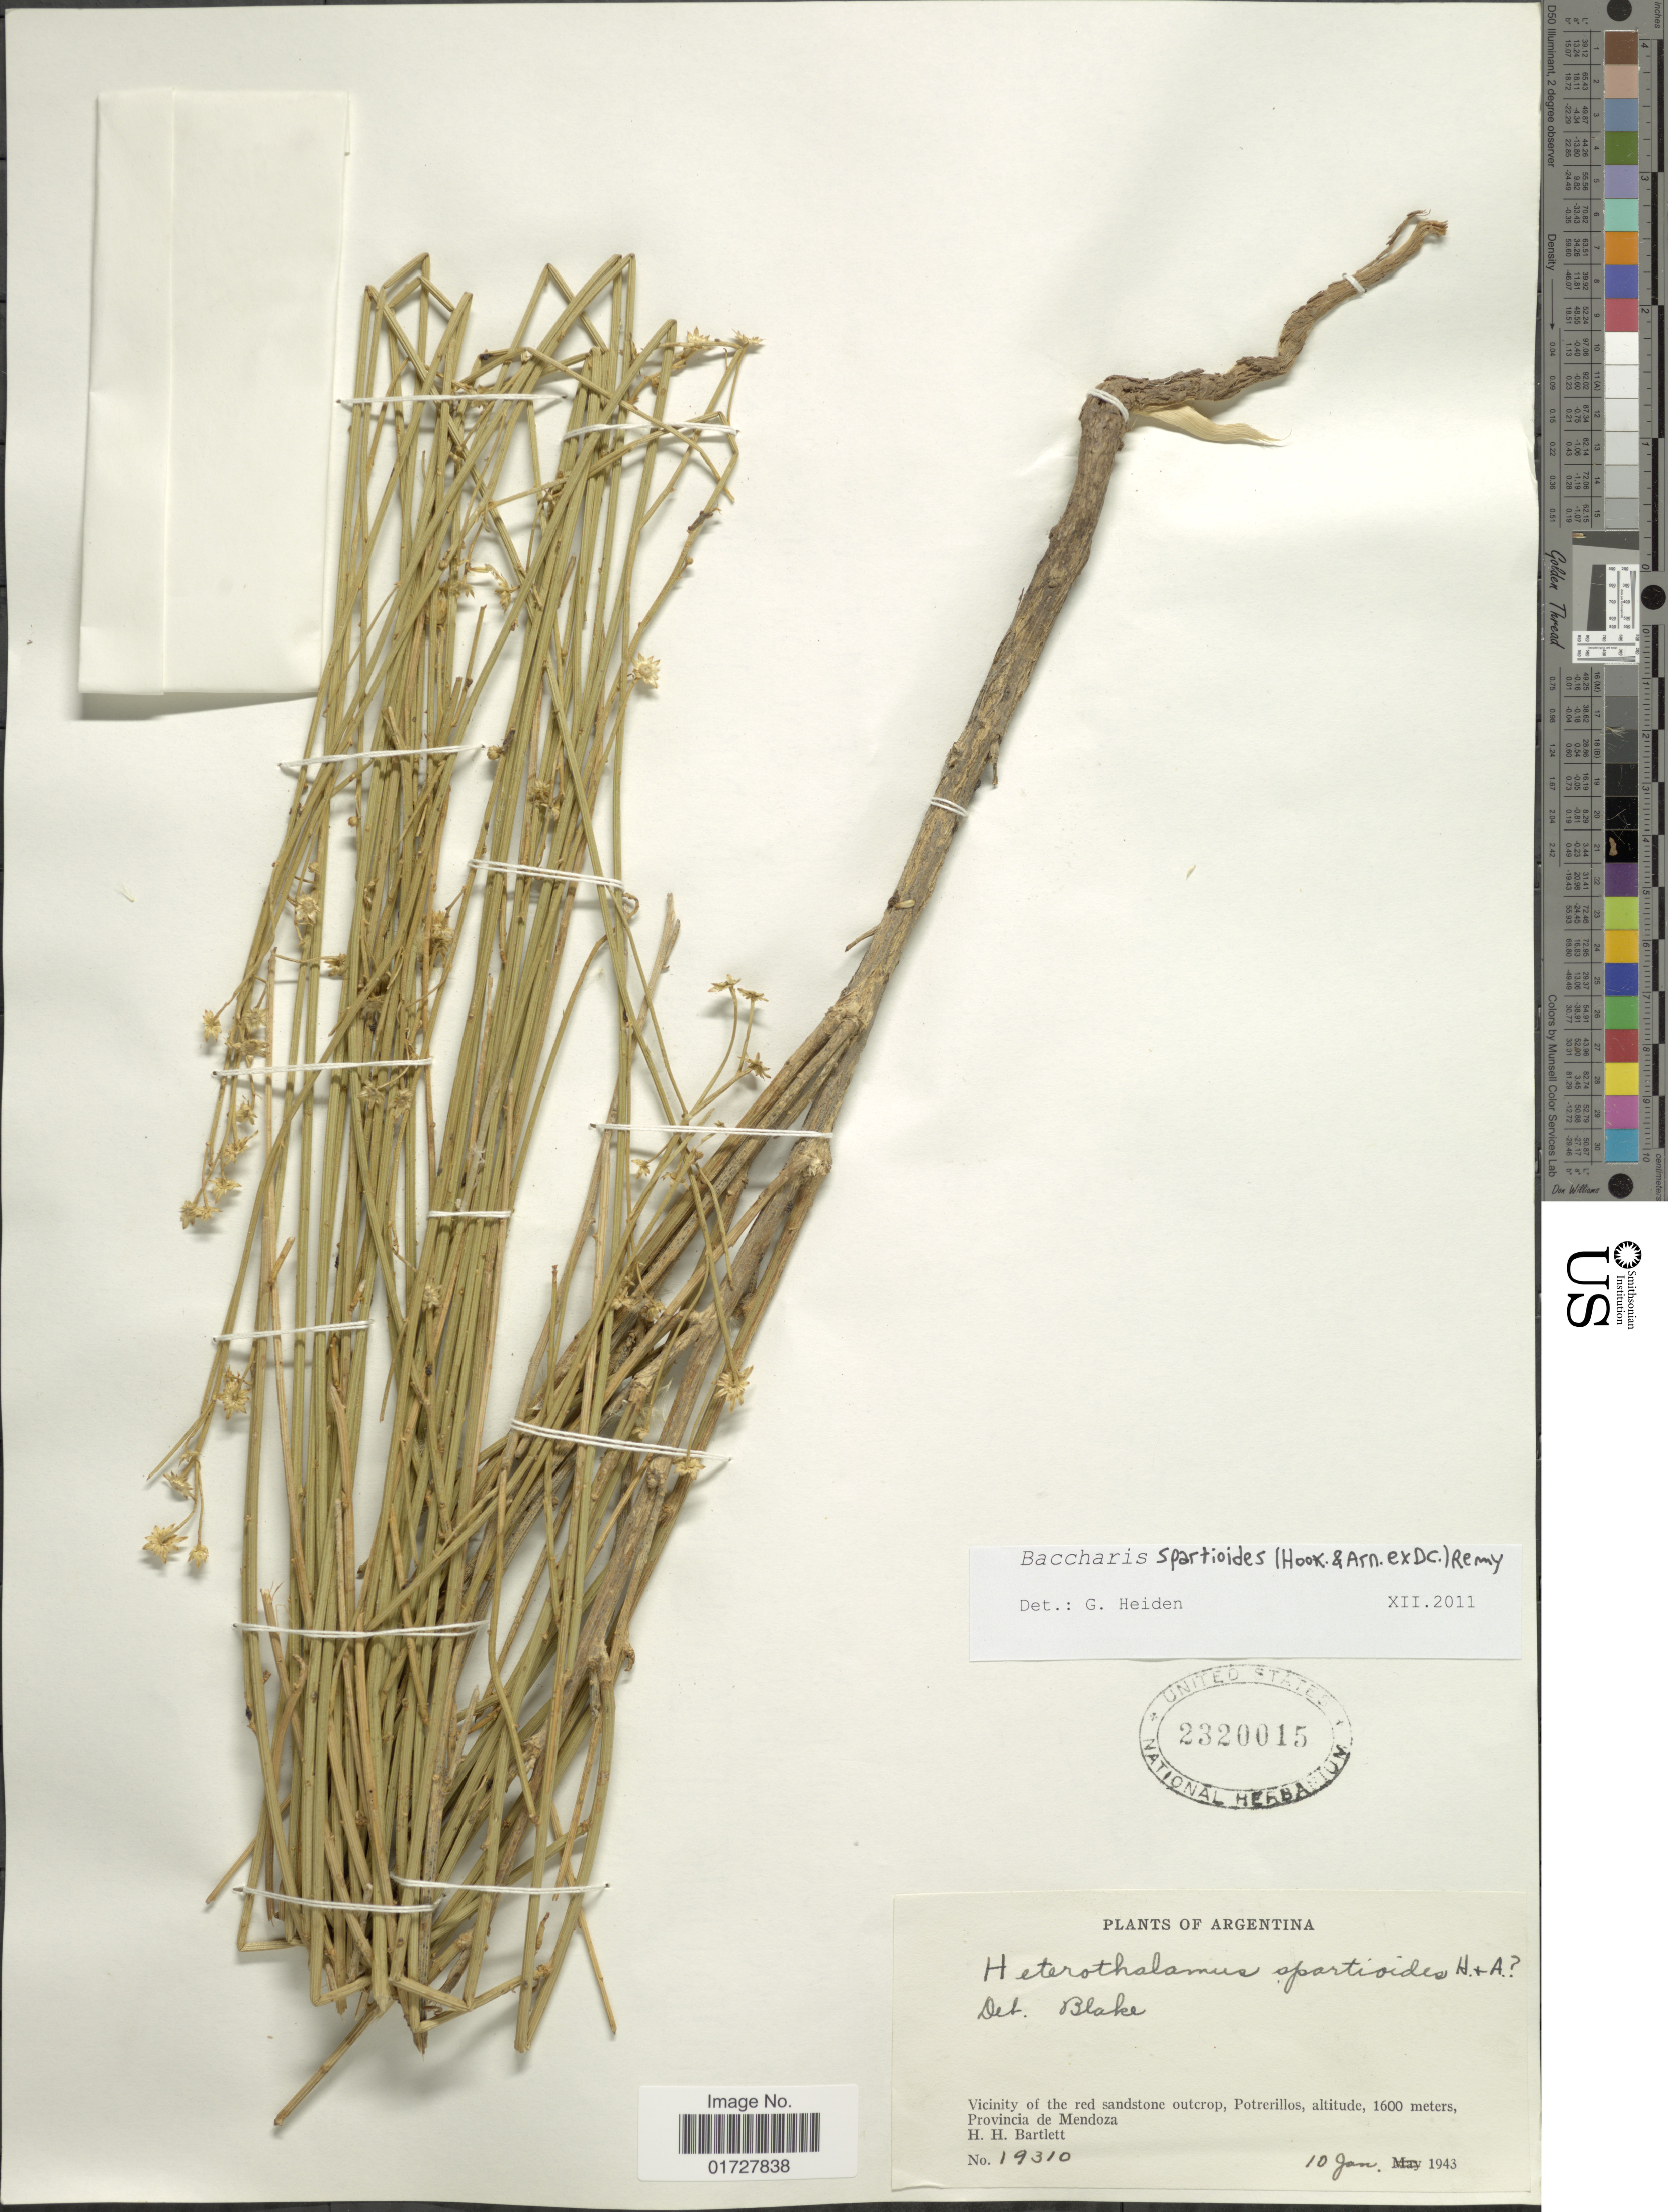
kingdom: Plantae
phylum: Tracheophyta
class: Magnoliopsida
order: Asterales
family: Asteraceae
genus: Baccharis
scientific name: Baccharis spartioides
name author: (Hook. & Arn. ex DC.) J. Rémy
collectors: H. H. Bartlett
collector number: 19310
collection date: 1943-01-10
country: Argentina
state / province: Mendoza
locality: Potrerillos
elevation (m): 1600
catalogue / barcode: US 2320015